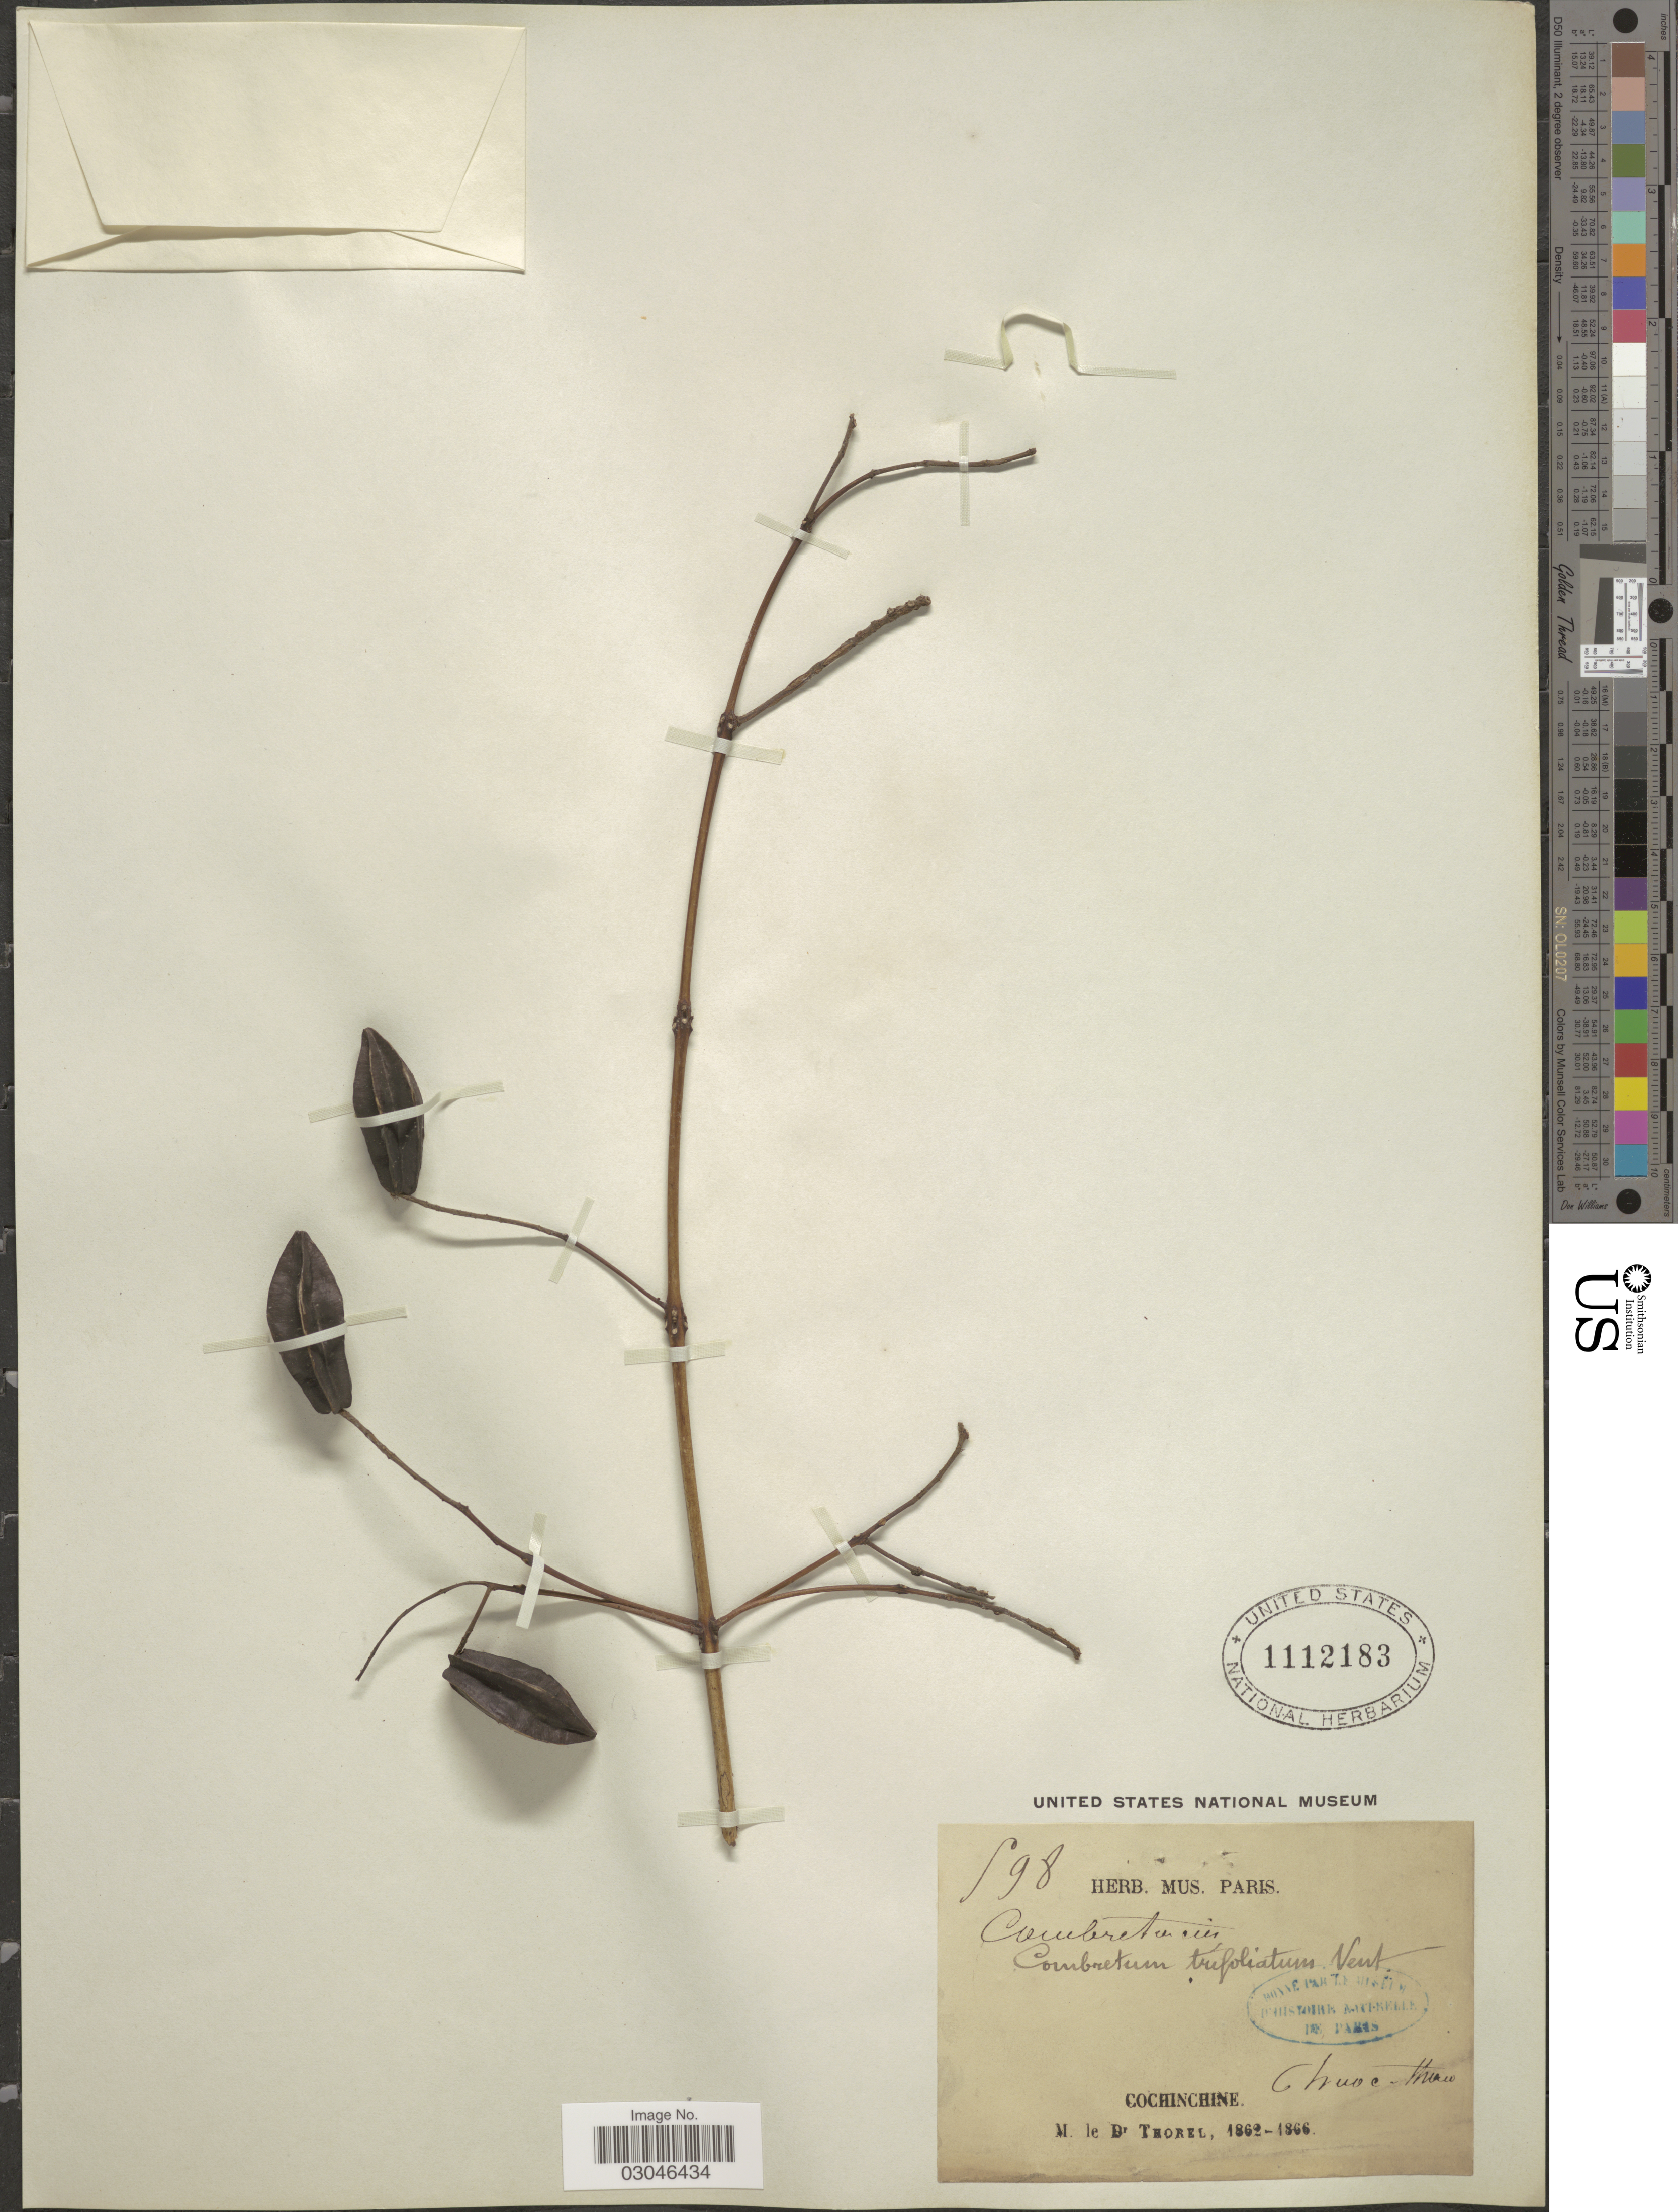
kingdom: Plantae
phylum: Tracheophyta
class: Magnoliopsida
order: Myrtales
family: Combretaceae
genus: Combretum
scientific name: Combretum trifoliatum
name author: Vent.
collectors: C. Thorel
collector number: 598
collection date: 1862/1866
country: Vietnam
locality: Cochinchine. Chuoc-thaw. [interpreted]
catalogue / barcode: US 1112183